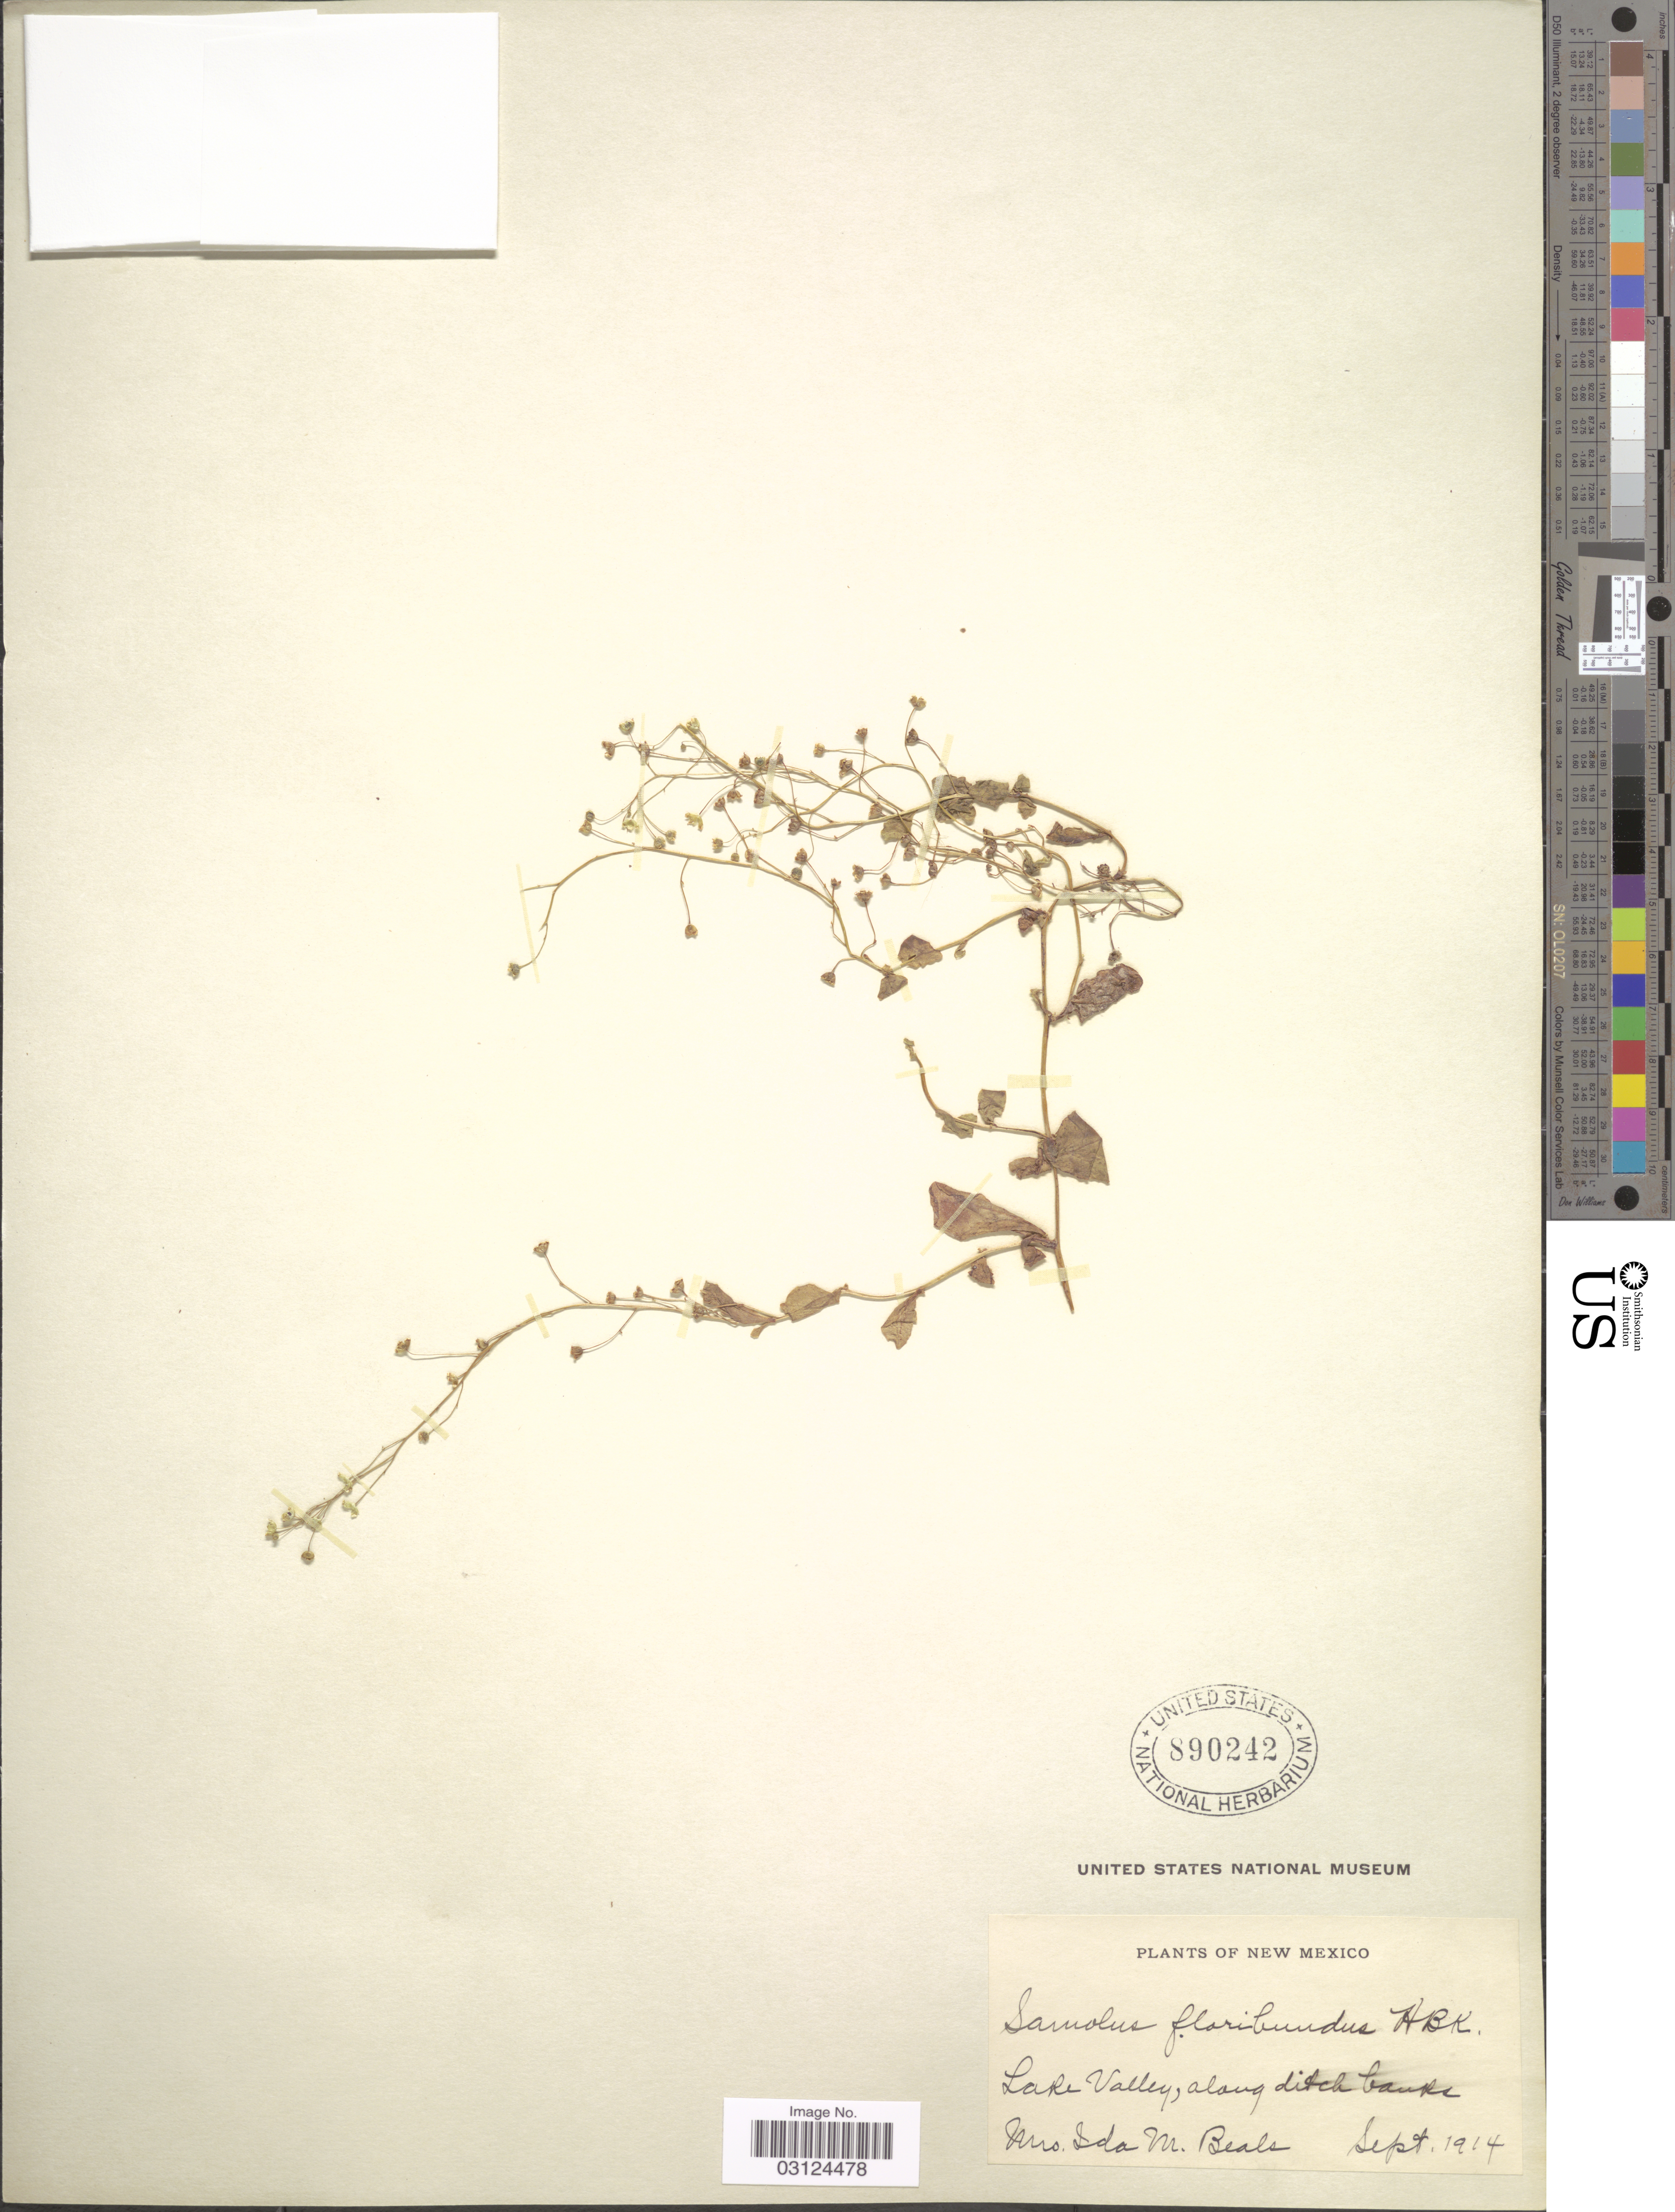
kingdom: Plantae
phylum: Tracheophyta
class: Magnoliopsida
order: Ericales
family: Primulaceae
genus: Samolus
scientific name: Samolus parviflorus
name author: Raf.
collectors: I. M. Beals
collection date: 1914-09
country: United States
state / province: New Mexico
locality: Lake Valley, along ditch banks.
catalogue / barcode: US 890242